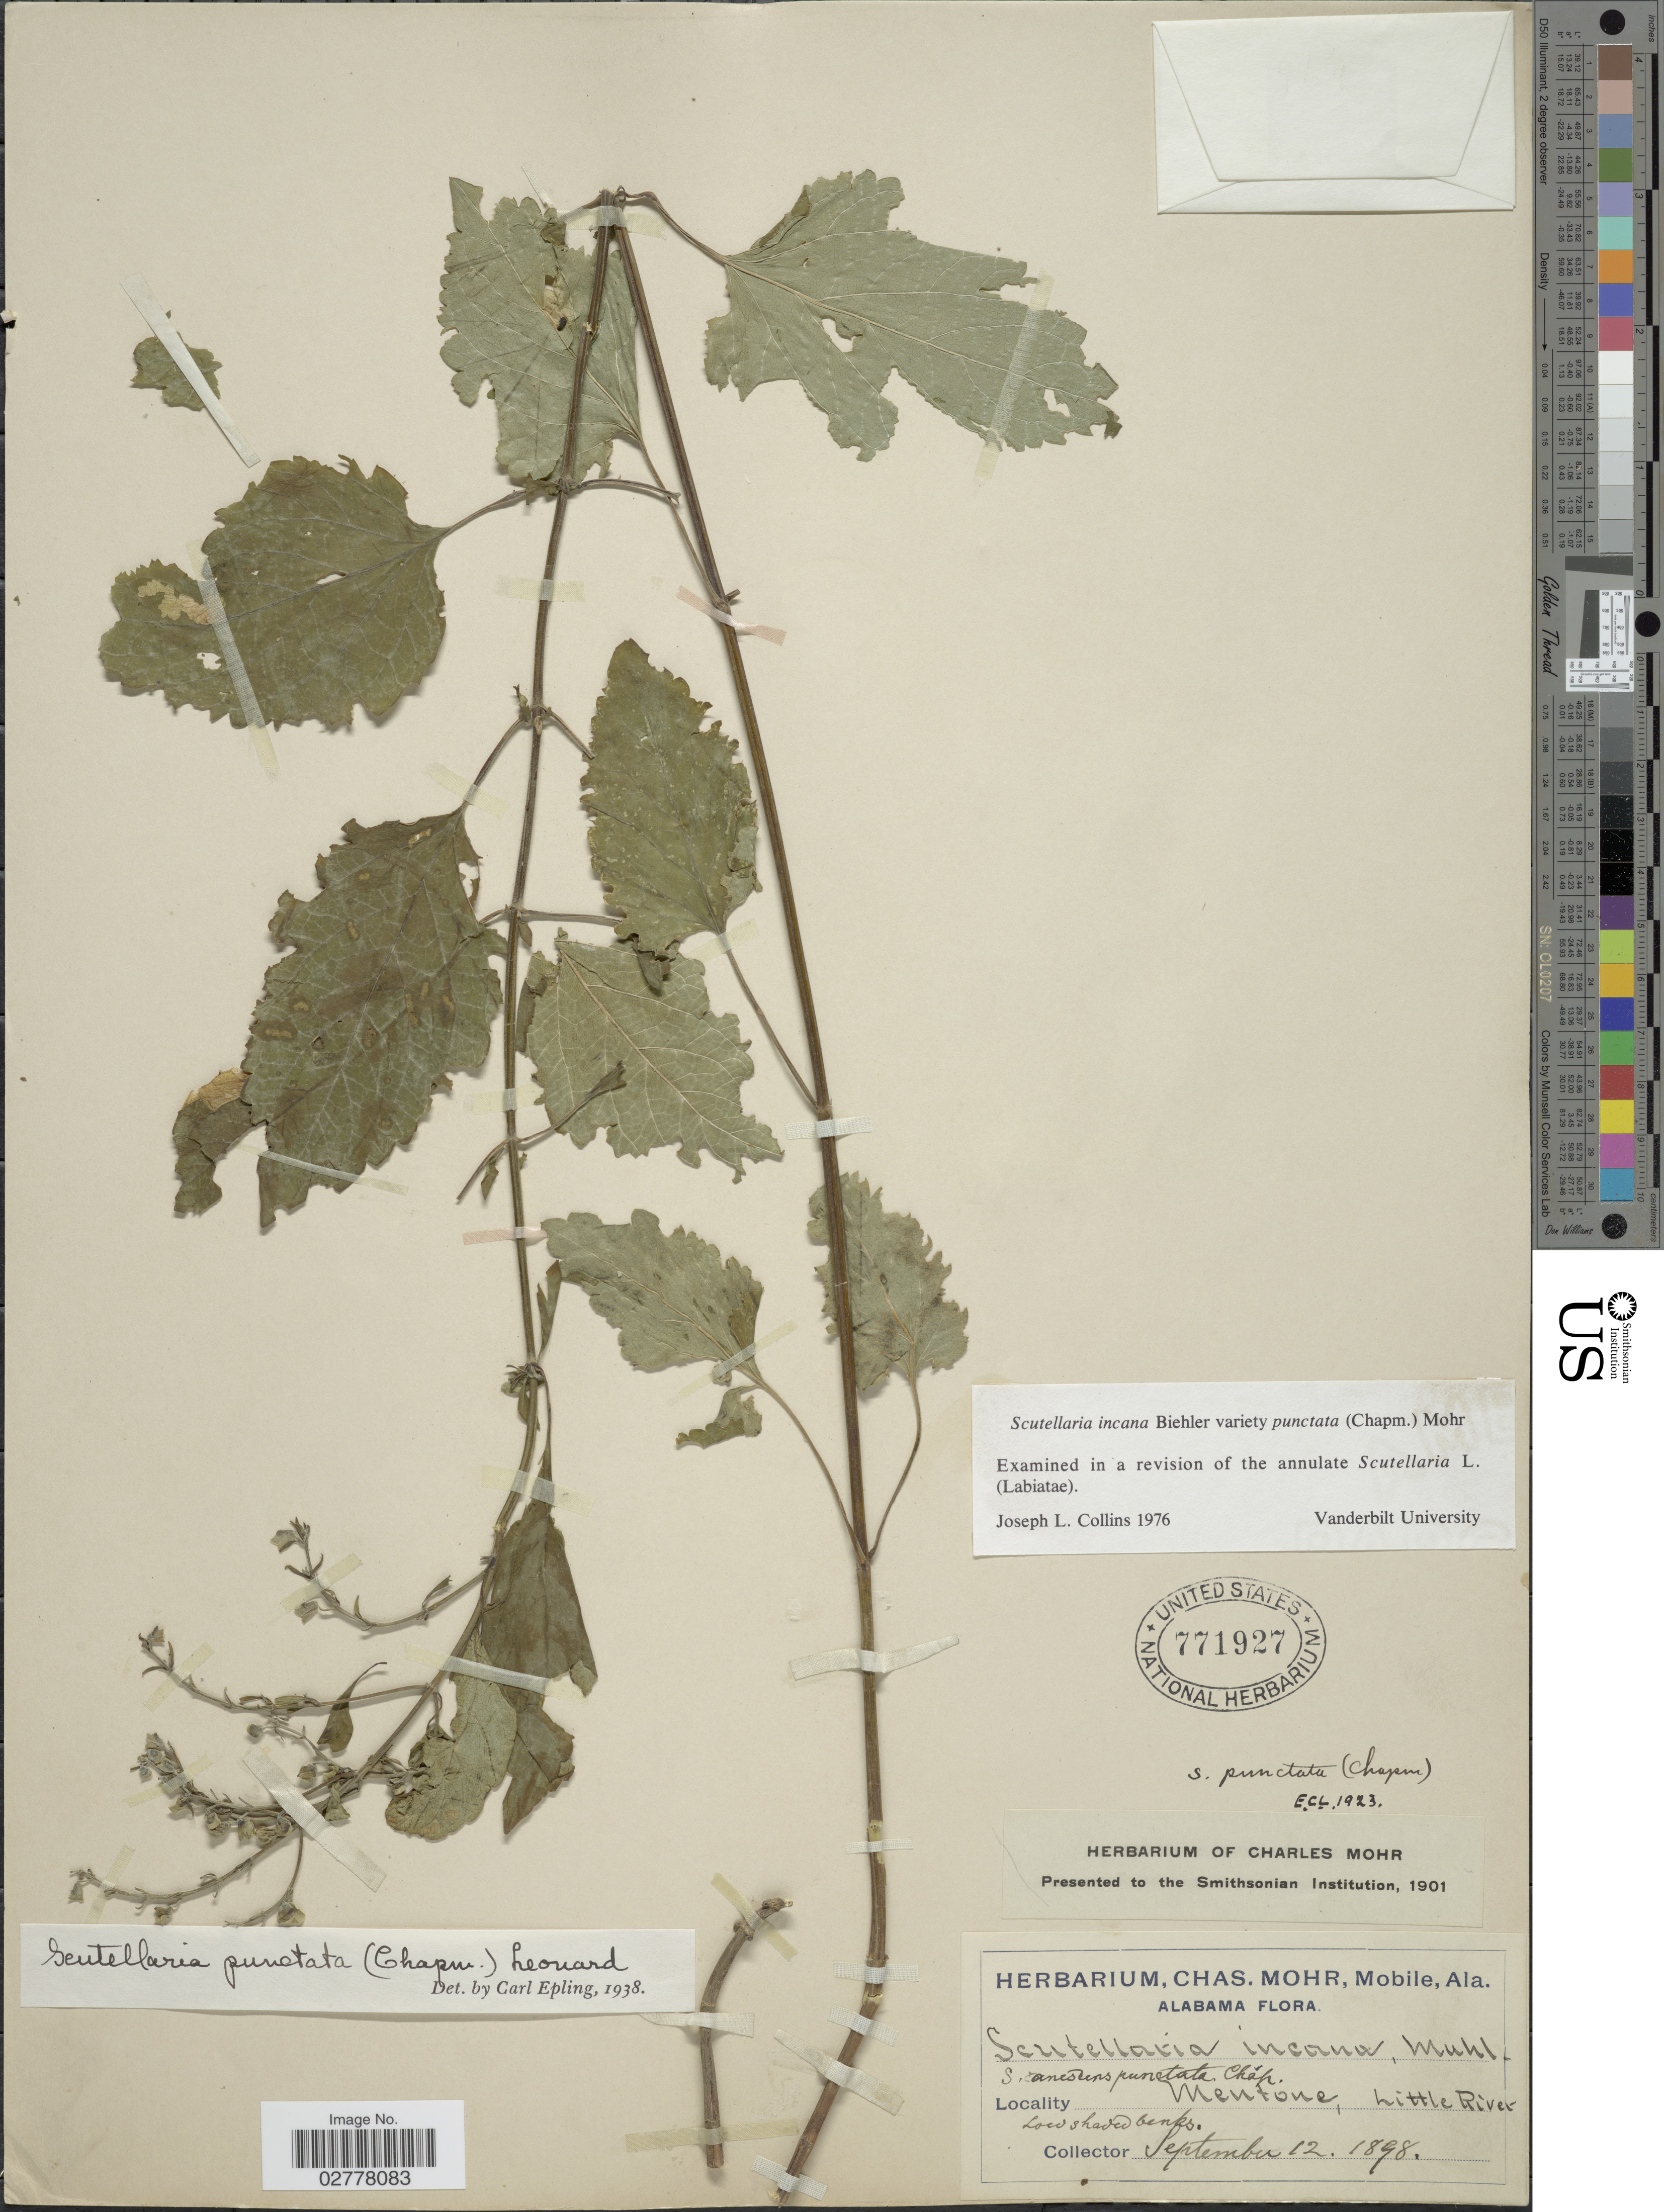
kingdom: Plantae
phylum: Tracheophyta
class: Magnoliopsida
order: Lamiales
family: Lamiaceae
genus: Scutellaria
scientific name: Scutellaria incana var. punctata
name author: (Chapm.) C. Mohr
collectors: ex herb. Charles Mohr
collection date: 1898-09-12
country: United States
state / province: Alabama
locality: Mentone, Little River. Low shaded banks.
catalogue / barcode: US 771927